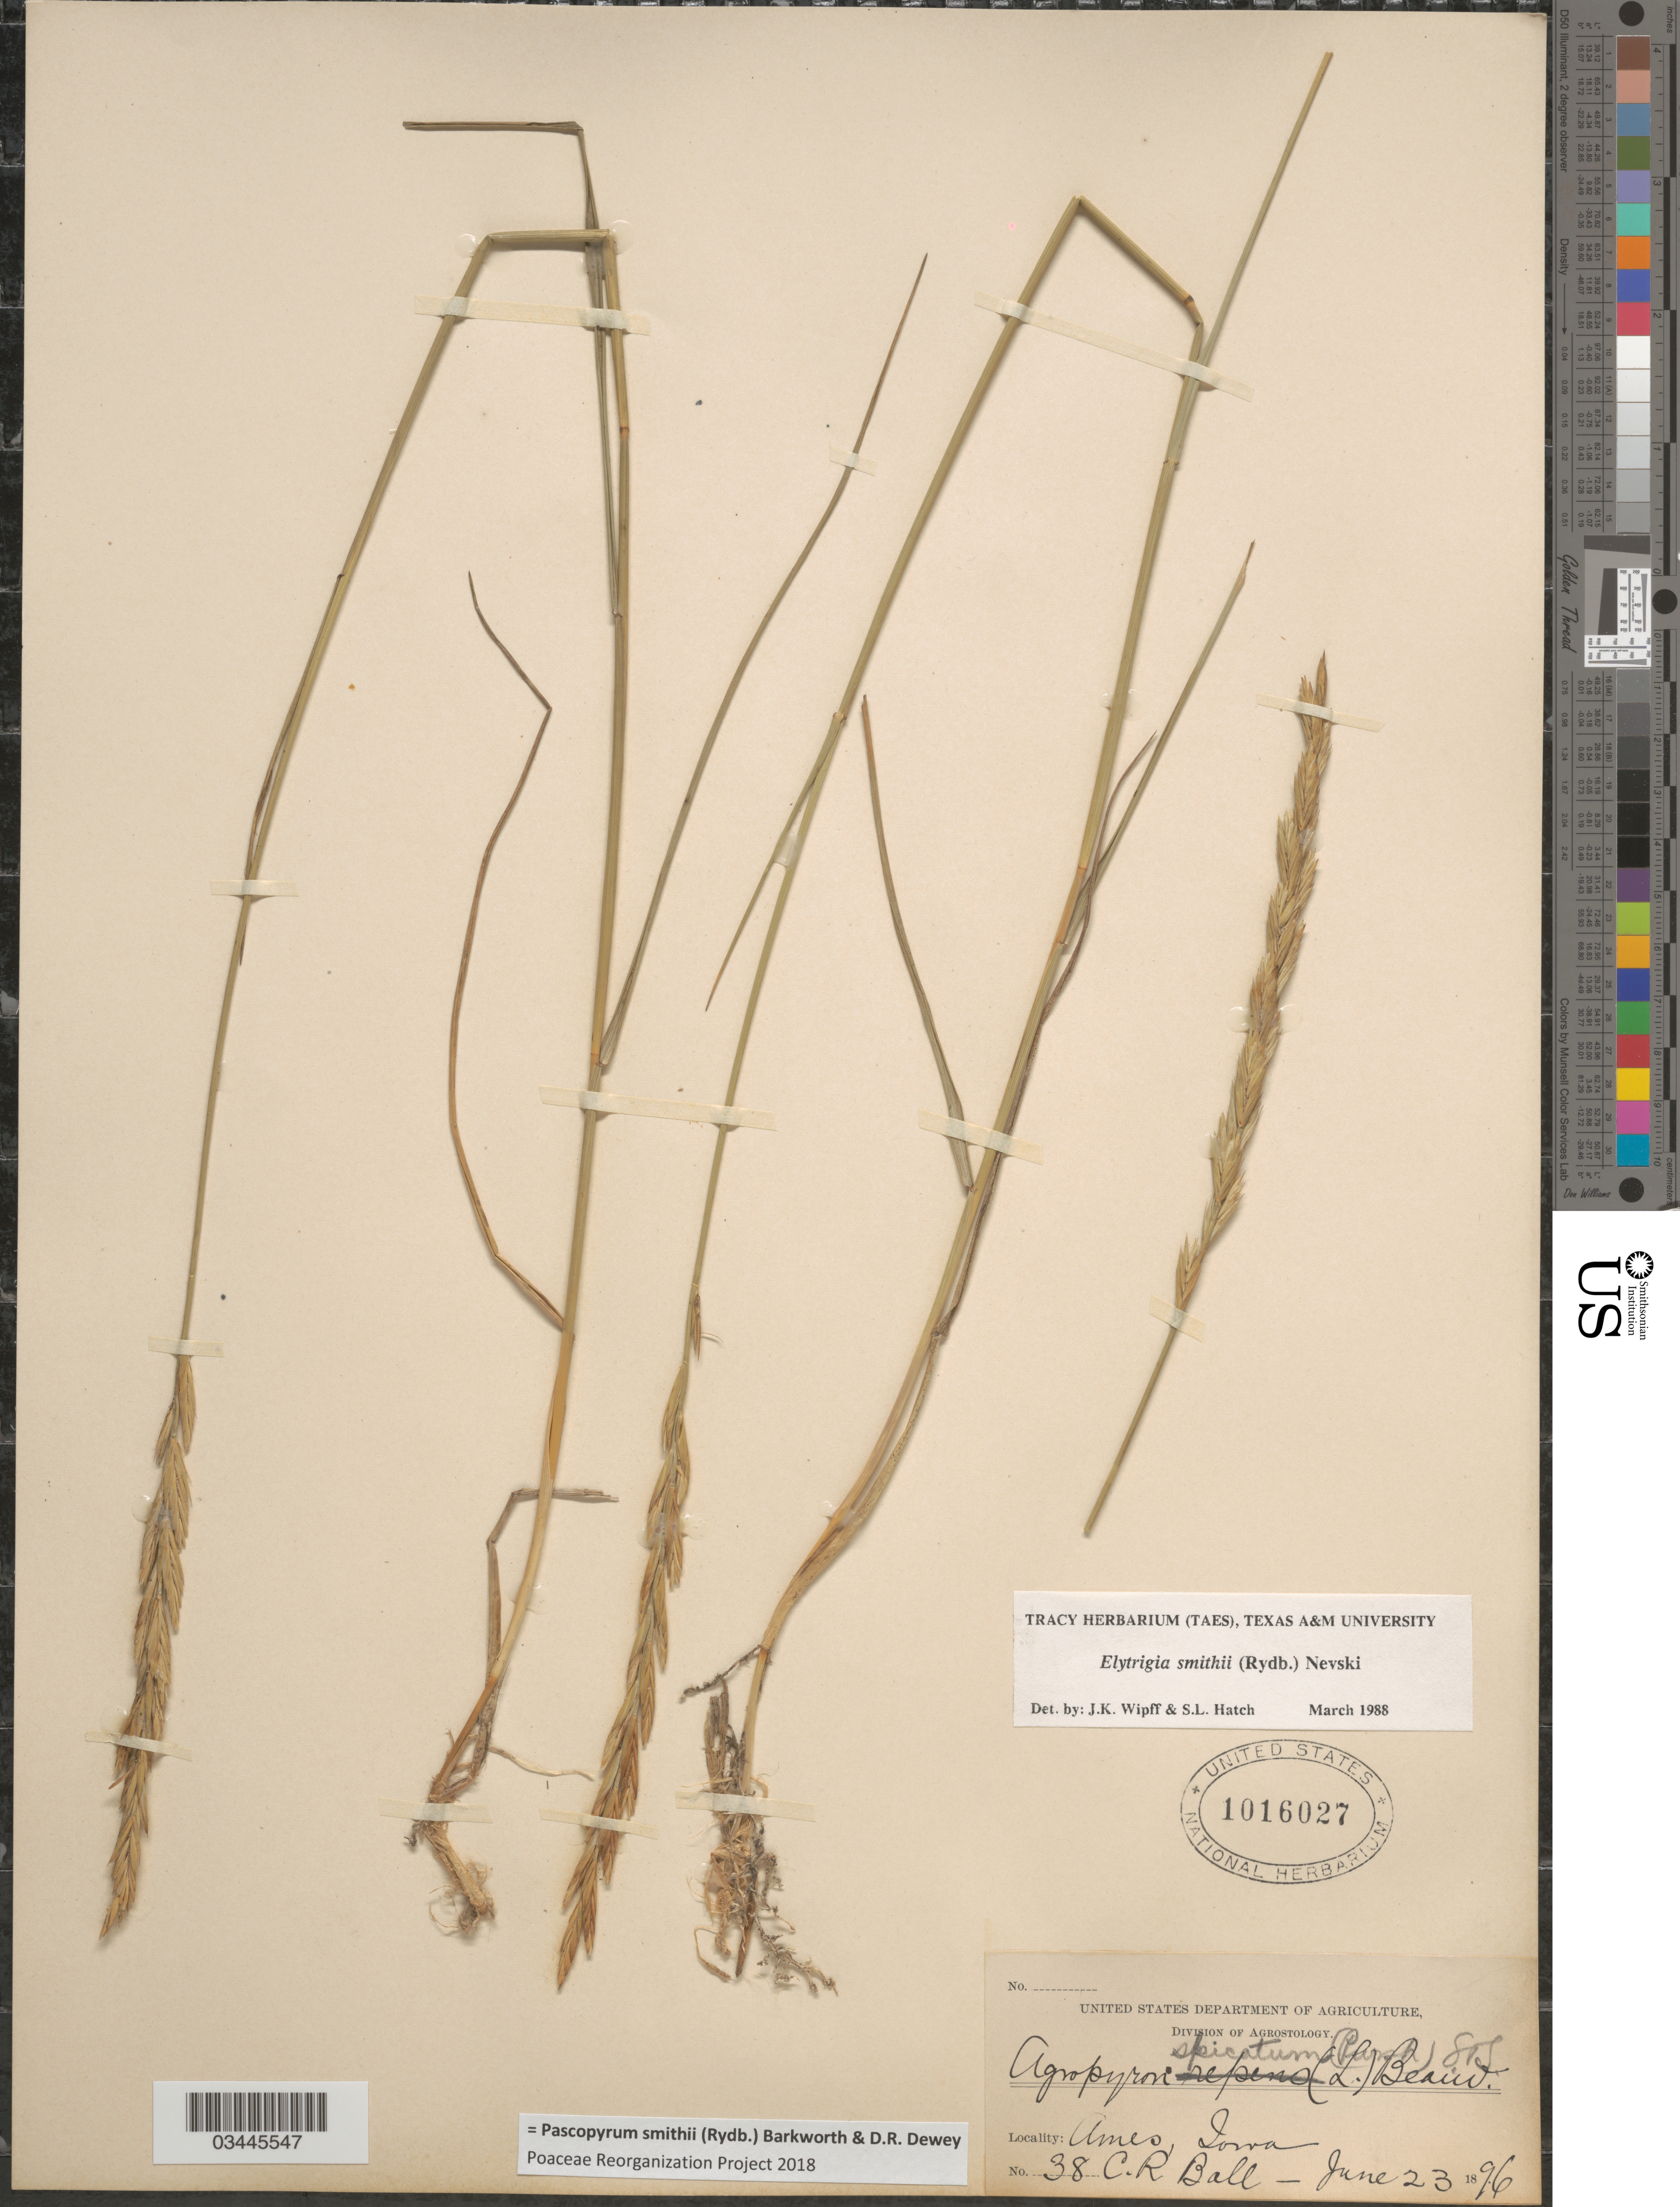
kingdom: Plantae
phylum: Tracheophyta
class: Liliopsida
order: Poales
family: Poaceae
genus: Pascopyrum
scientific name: Pascopyrum smithii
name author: (Rydb.) Barkworth & Dewey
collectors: C. R. Ball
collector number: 38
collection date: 1896-06-23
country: United States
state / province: Iowa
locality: Ames.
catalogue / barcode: US 1016027